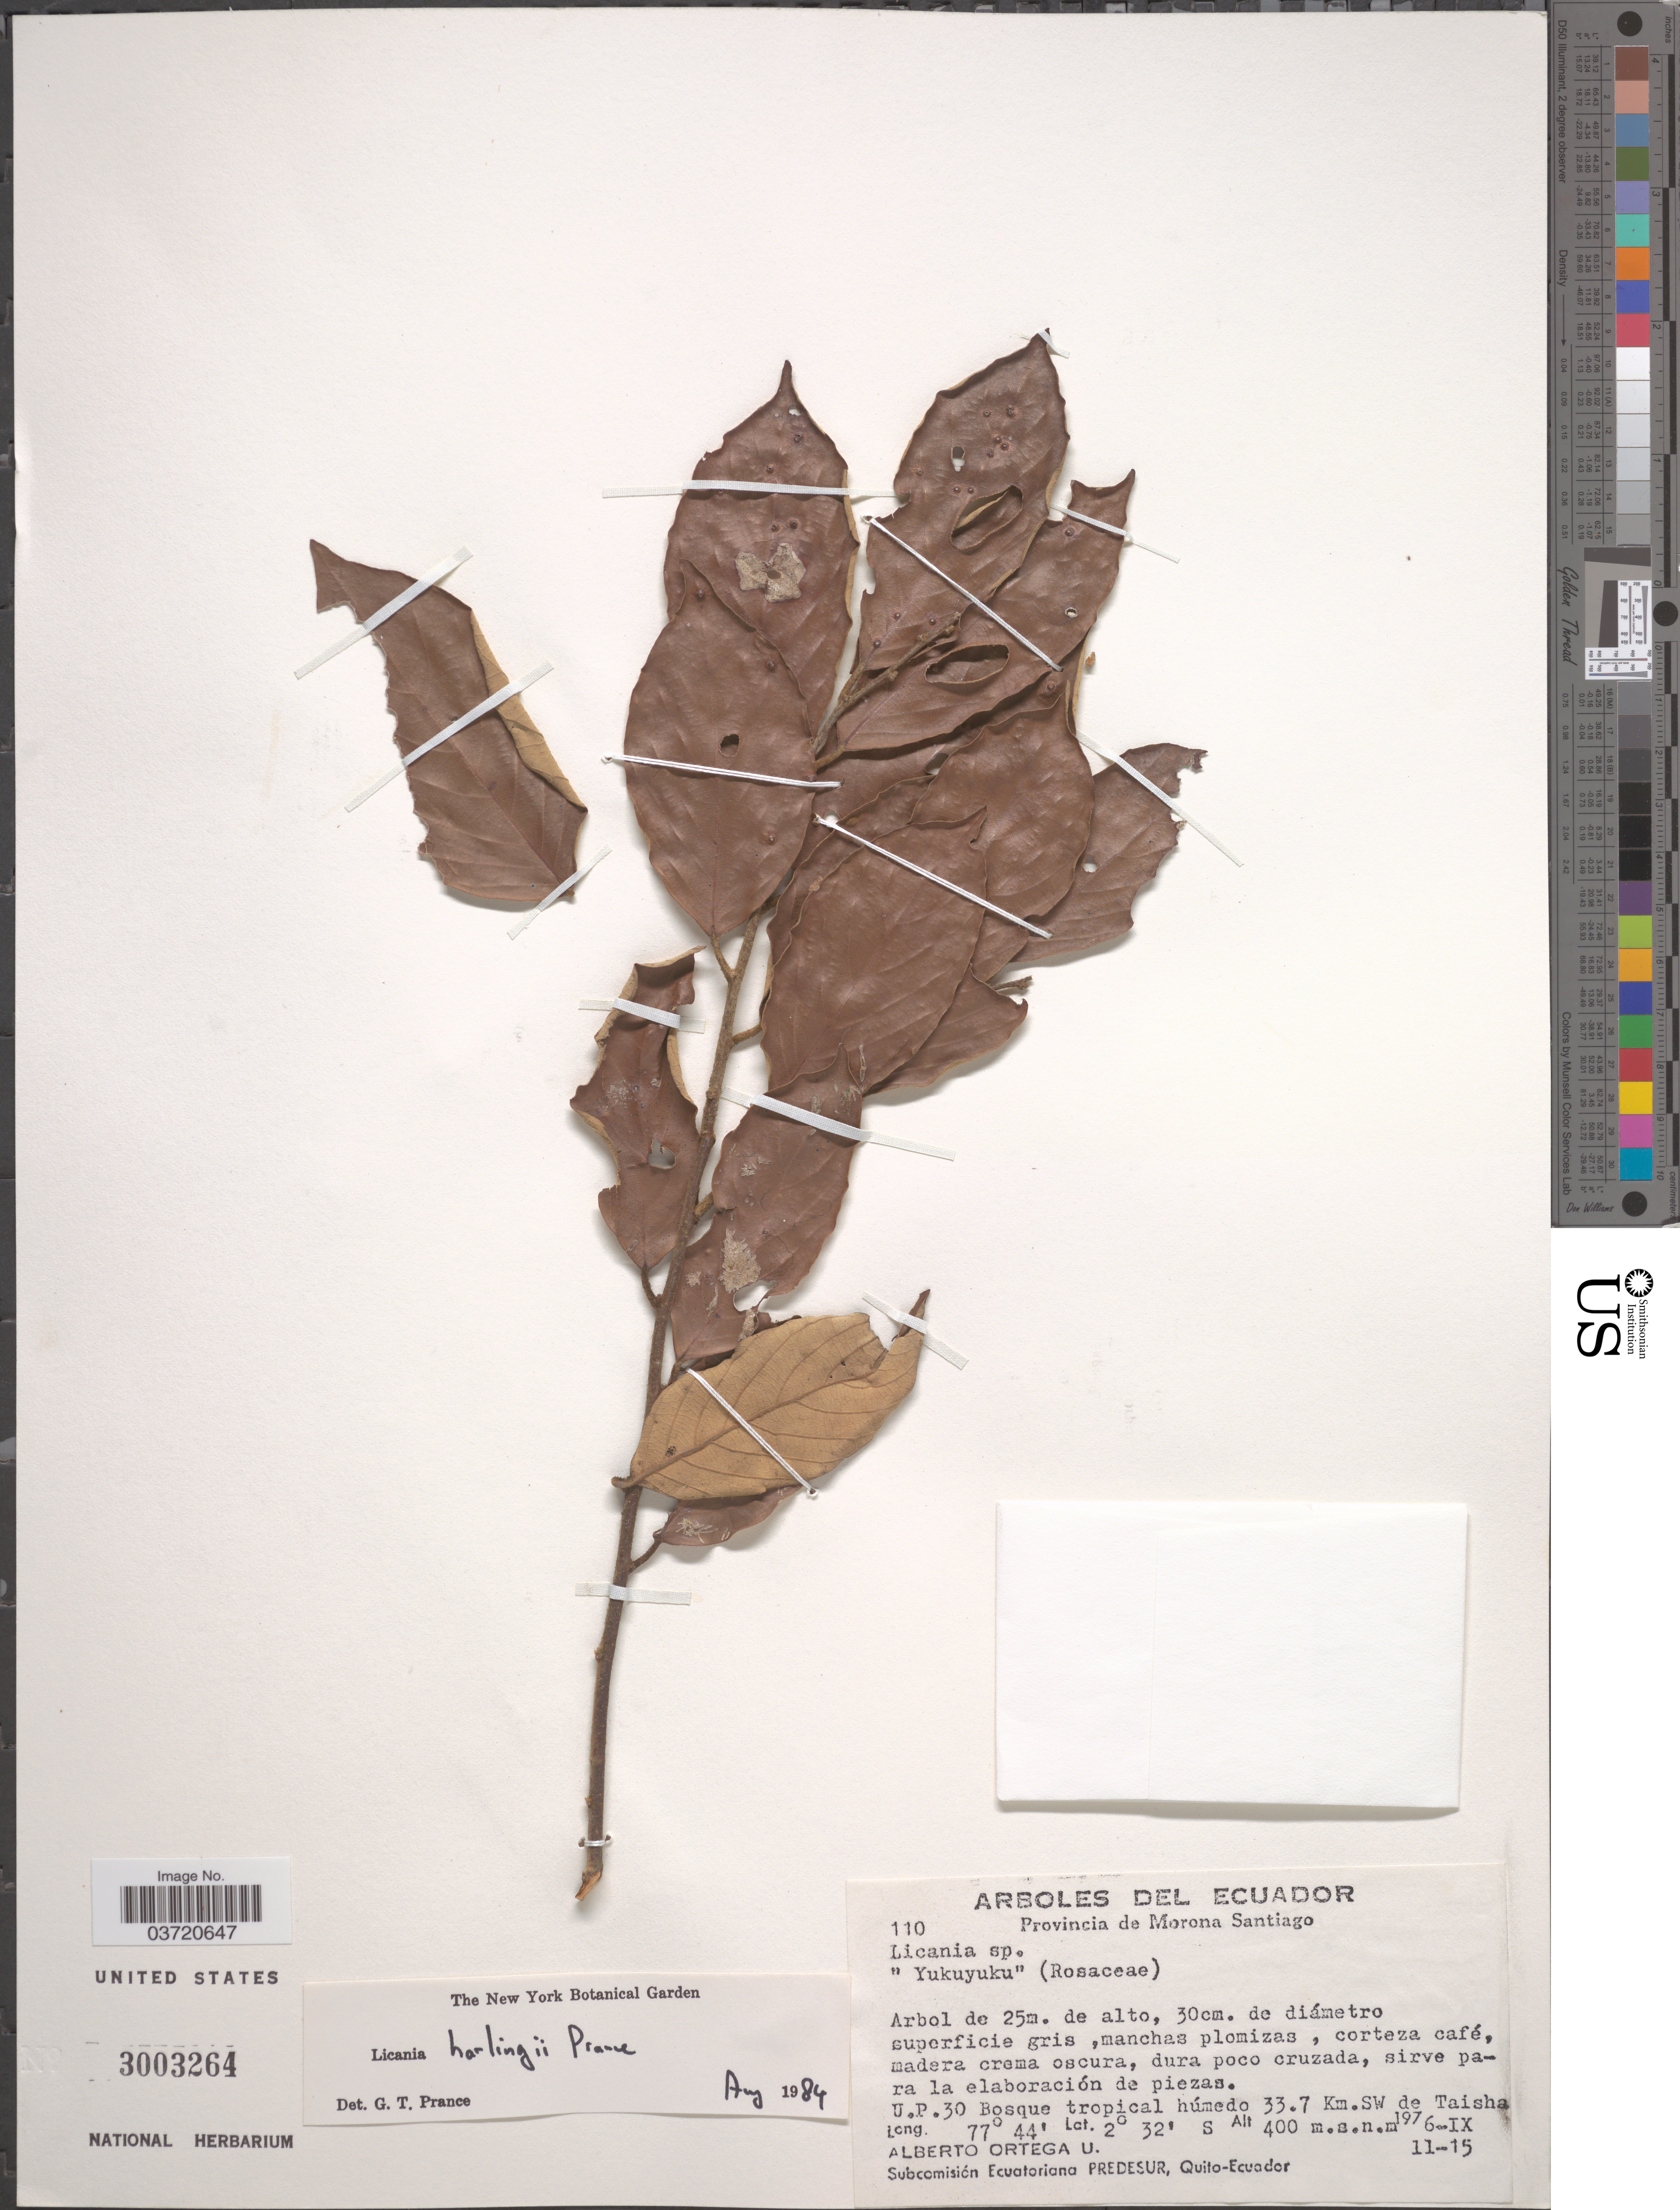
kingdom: Plantae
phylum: Tracheophyta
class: Magnoliopsida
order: Malpighiales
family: Chrysobalanaceae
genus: Licania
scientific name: Licania harlingii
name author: Prance in Harling & Sparre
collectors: A. T. Ortega U.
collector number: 110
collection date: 1976-09-11/1976-09-15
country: Ecuador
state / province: Morona-Santiago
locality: U.P 30 Bosque tropical húmedo 33.7 Km SW de Taisha.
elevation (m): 400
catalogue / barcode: US 3003264